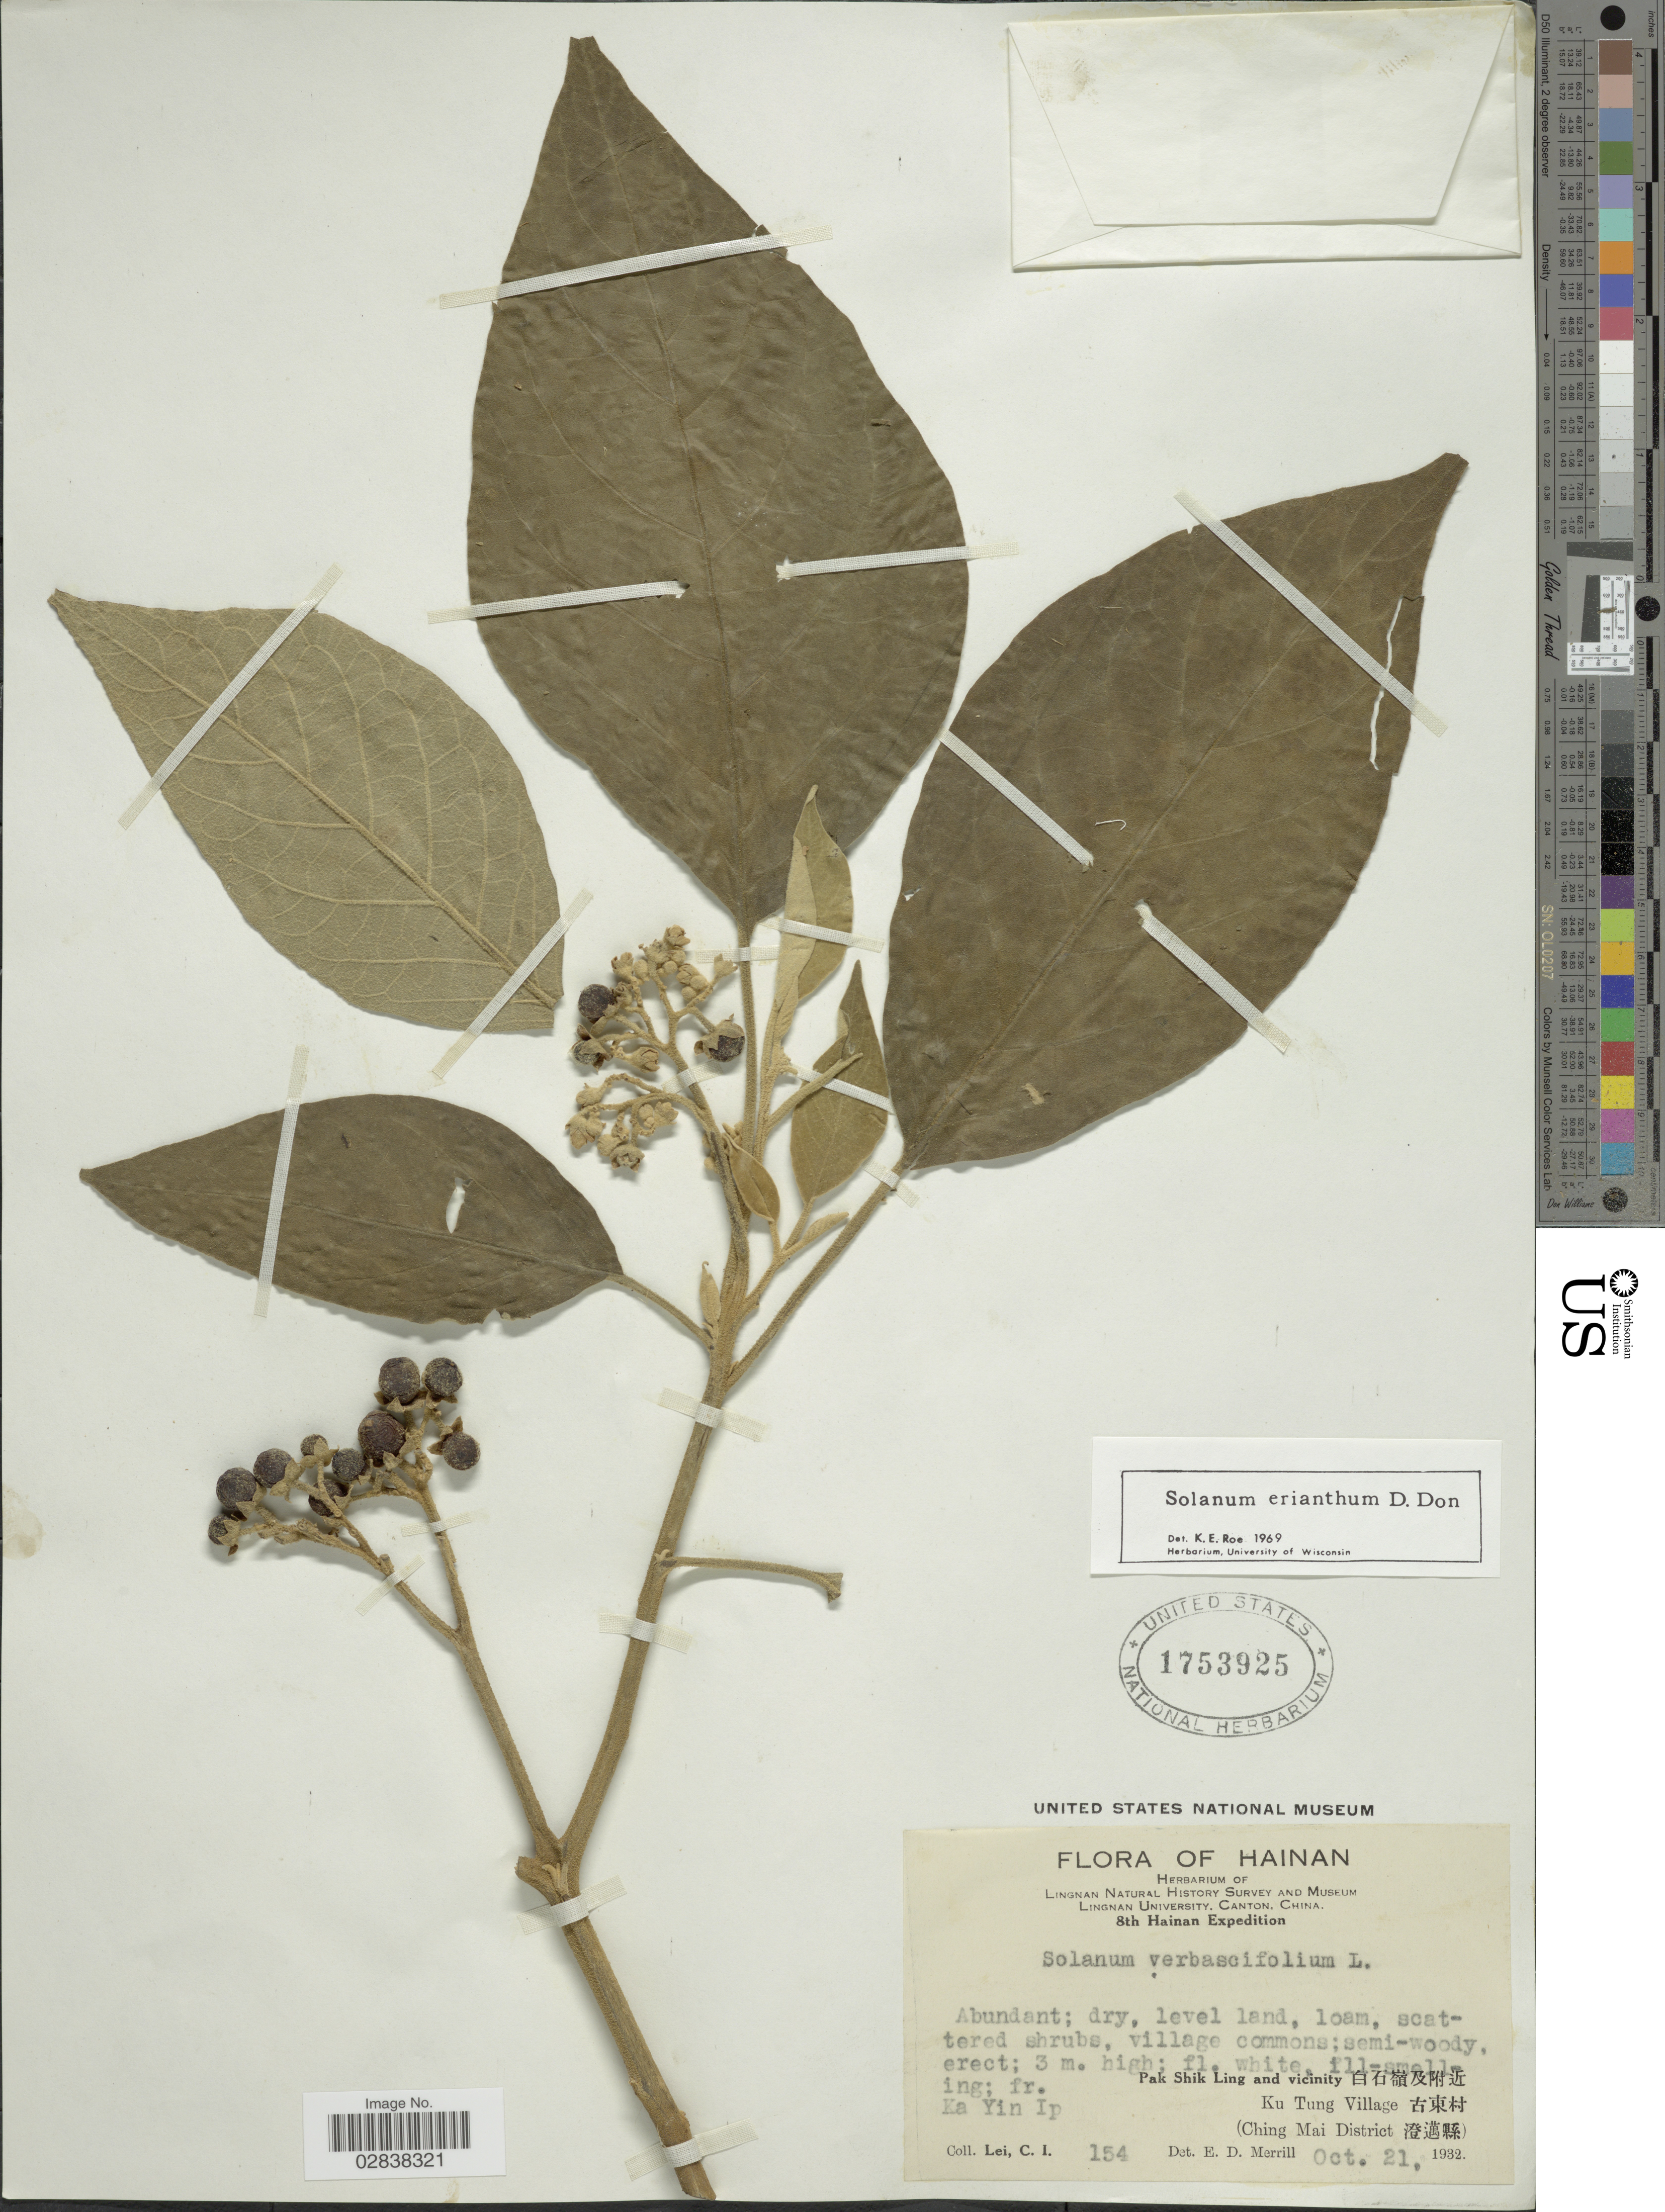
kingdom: Plantae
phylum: Tracheophyta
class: Magnoliopsida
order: Solanales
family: Solanaceae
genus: Solanum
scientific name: Solanum erianthum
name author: D. Don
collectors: C. I. Lei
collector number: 154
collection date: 1932-10-21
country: China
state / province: Hainan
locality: Pak Shik Ling and vicinity X, Ku Tung Village X, Ching Mai District X, Kai Yin Ip.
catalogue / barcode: US 1753925